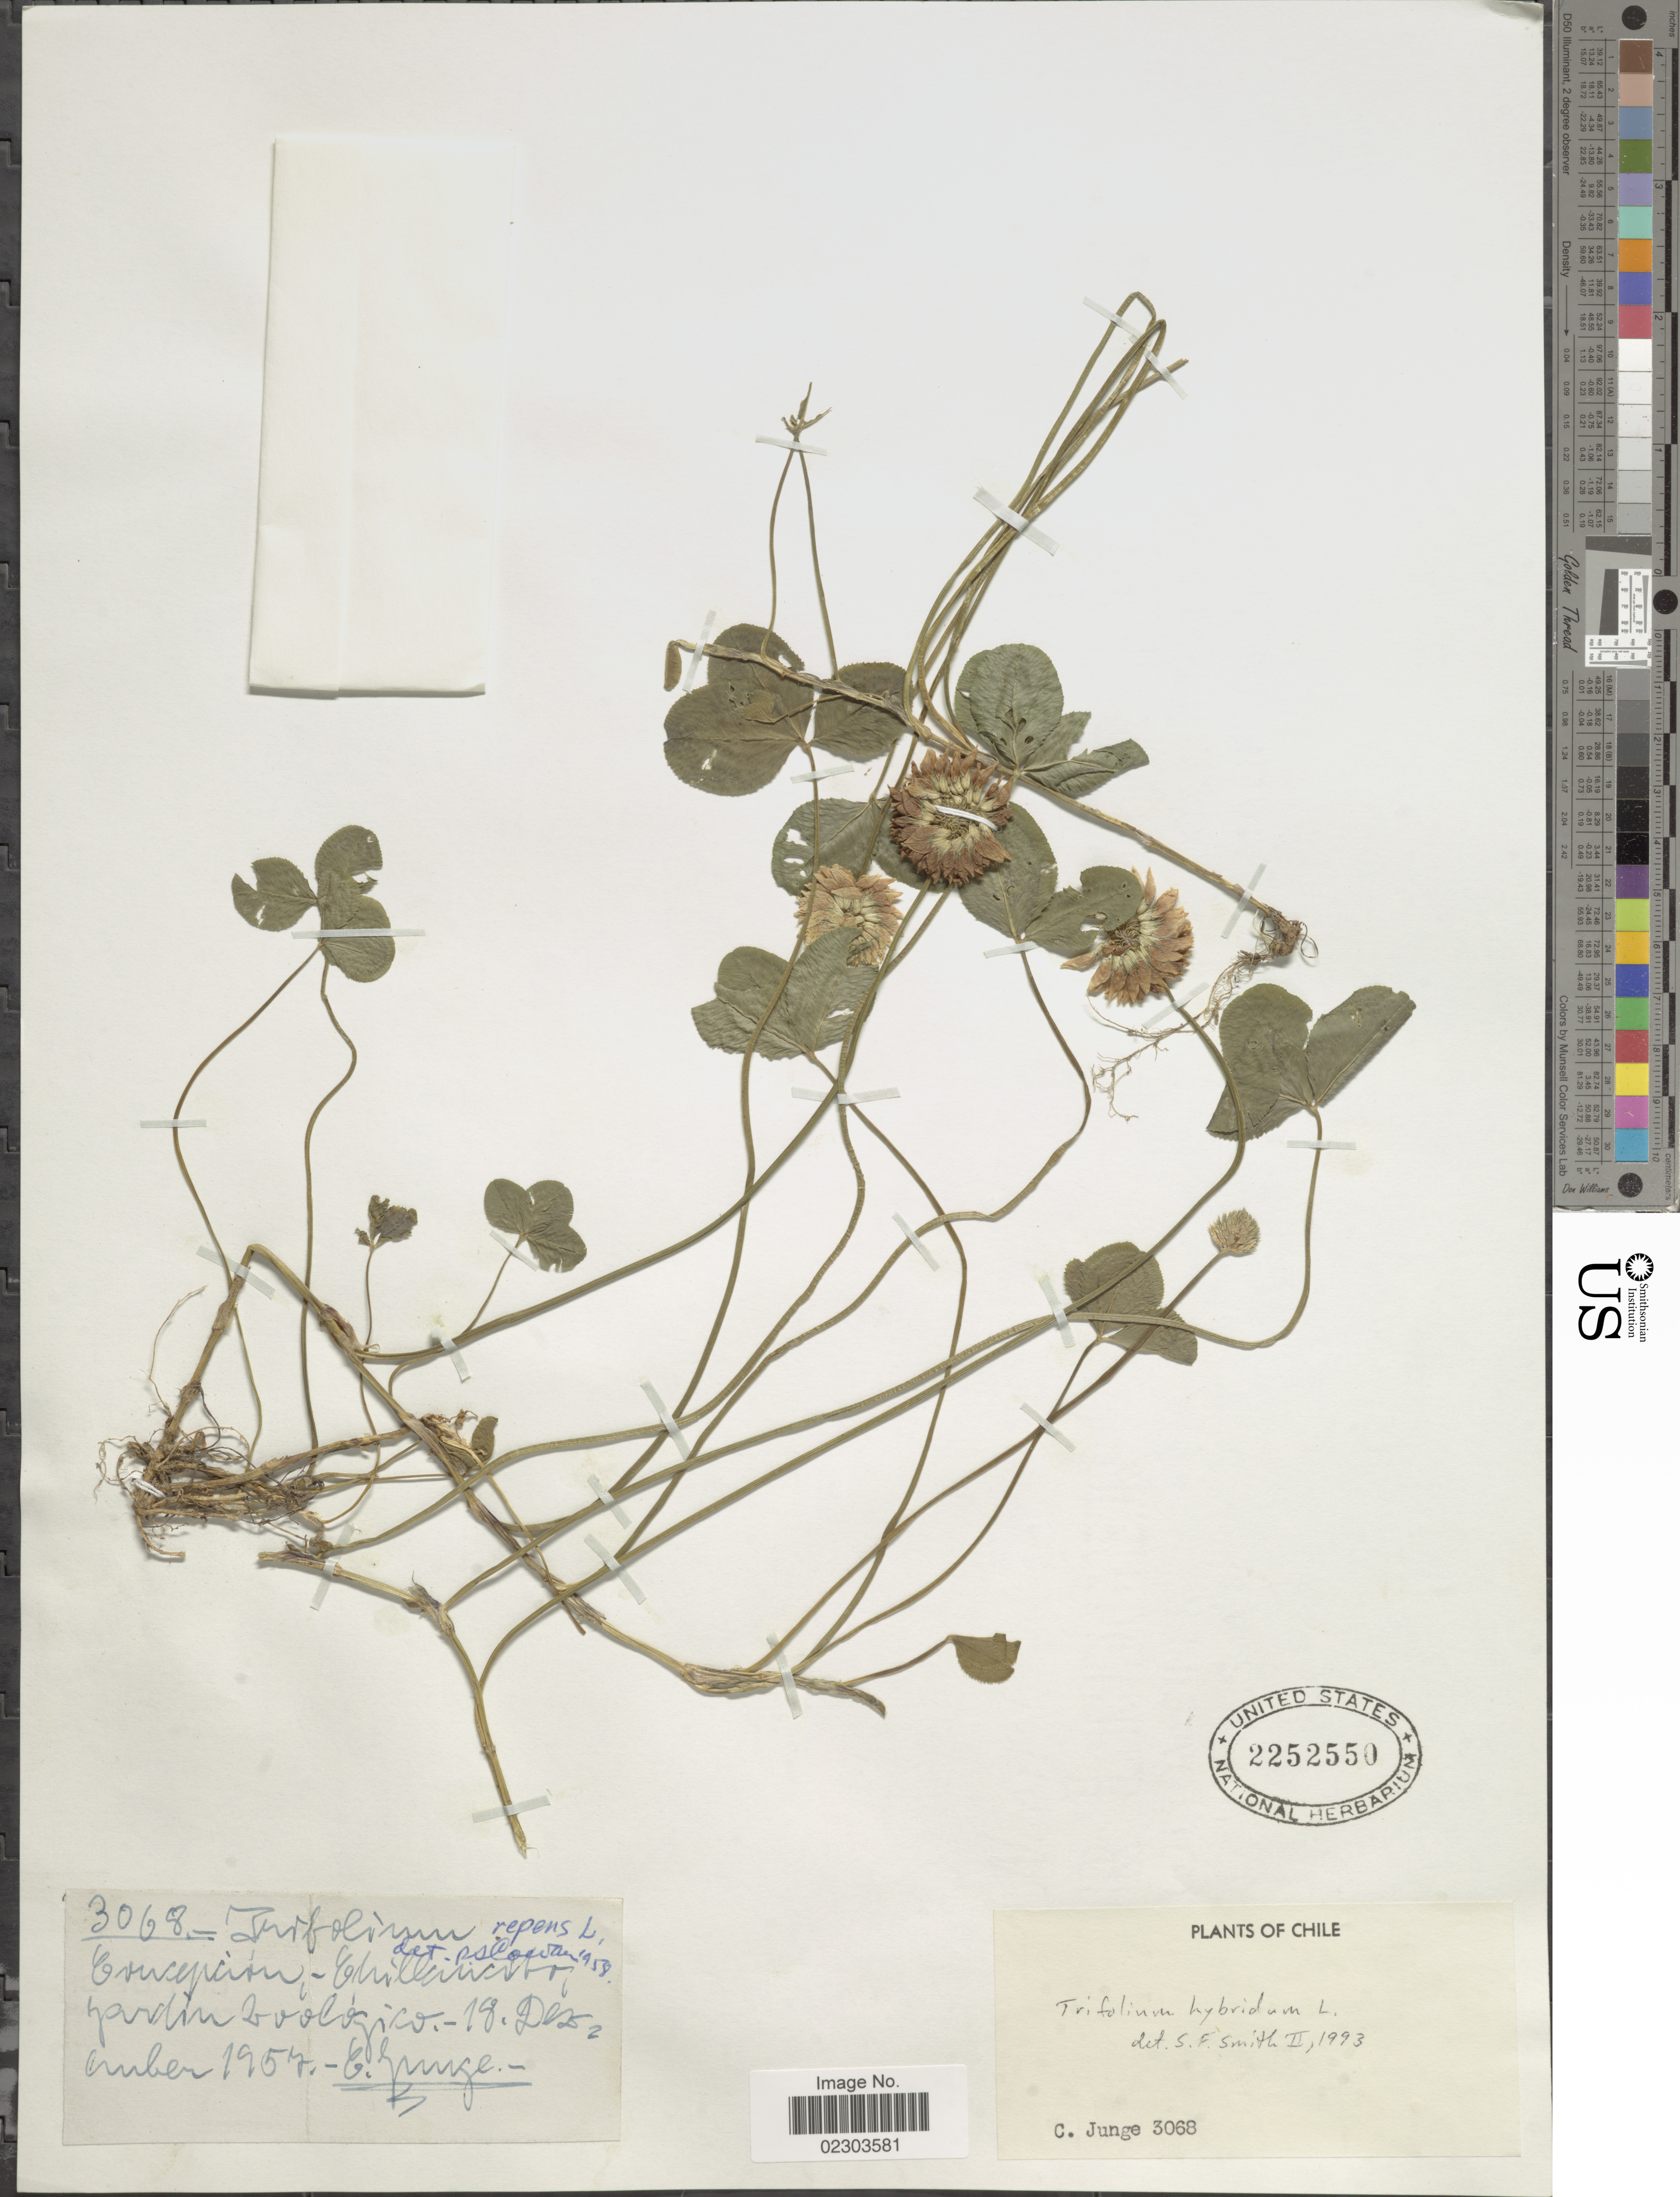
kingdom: Plantae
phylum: Tracheophyta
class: Magnoliopsida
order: Fabales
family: Fabaceae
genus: Trifolium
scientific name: Trifolium hybridum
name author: L.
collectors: C. Junge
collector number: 3068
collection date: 1957-12-18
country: Chile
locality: Concepcion, Chillancito, jardin Zoologico.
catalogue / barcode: US 2252250